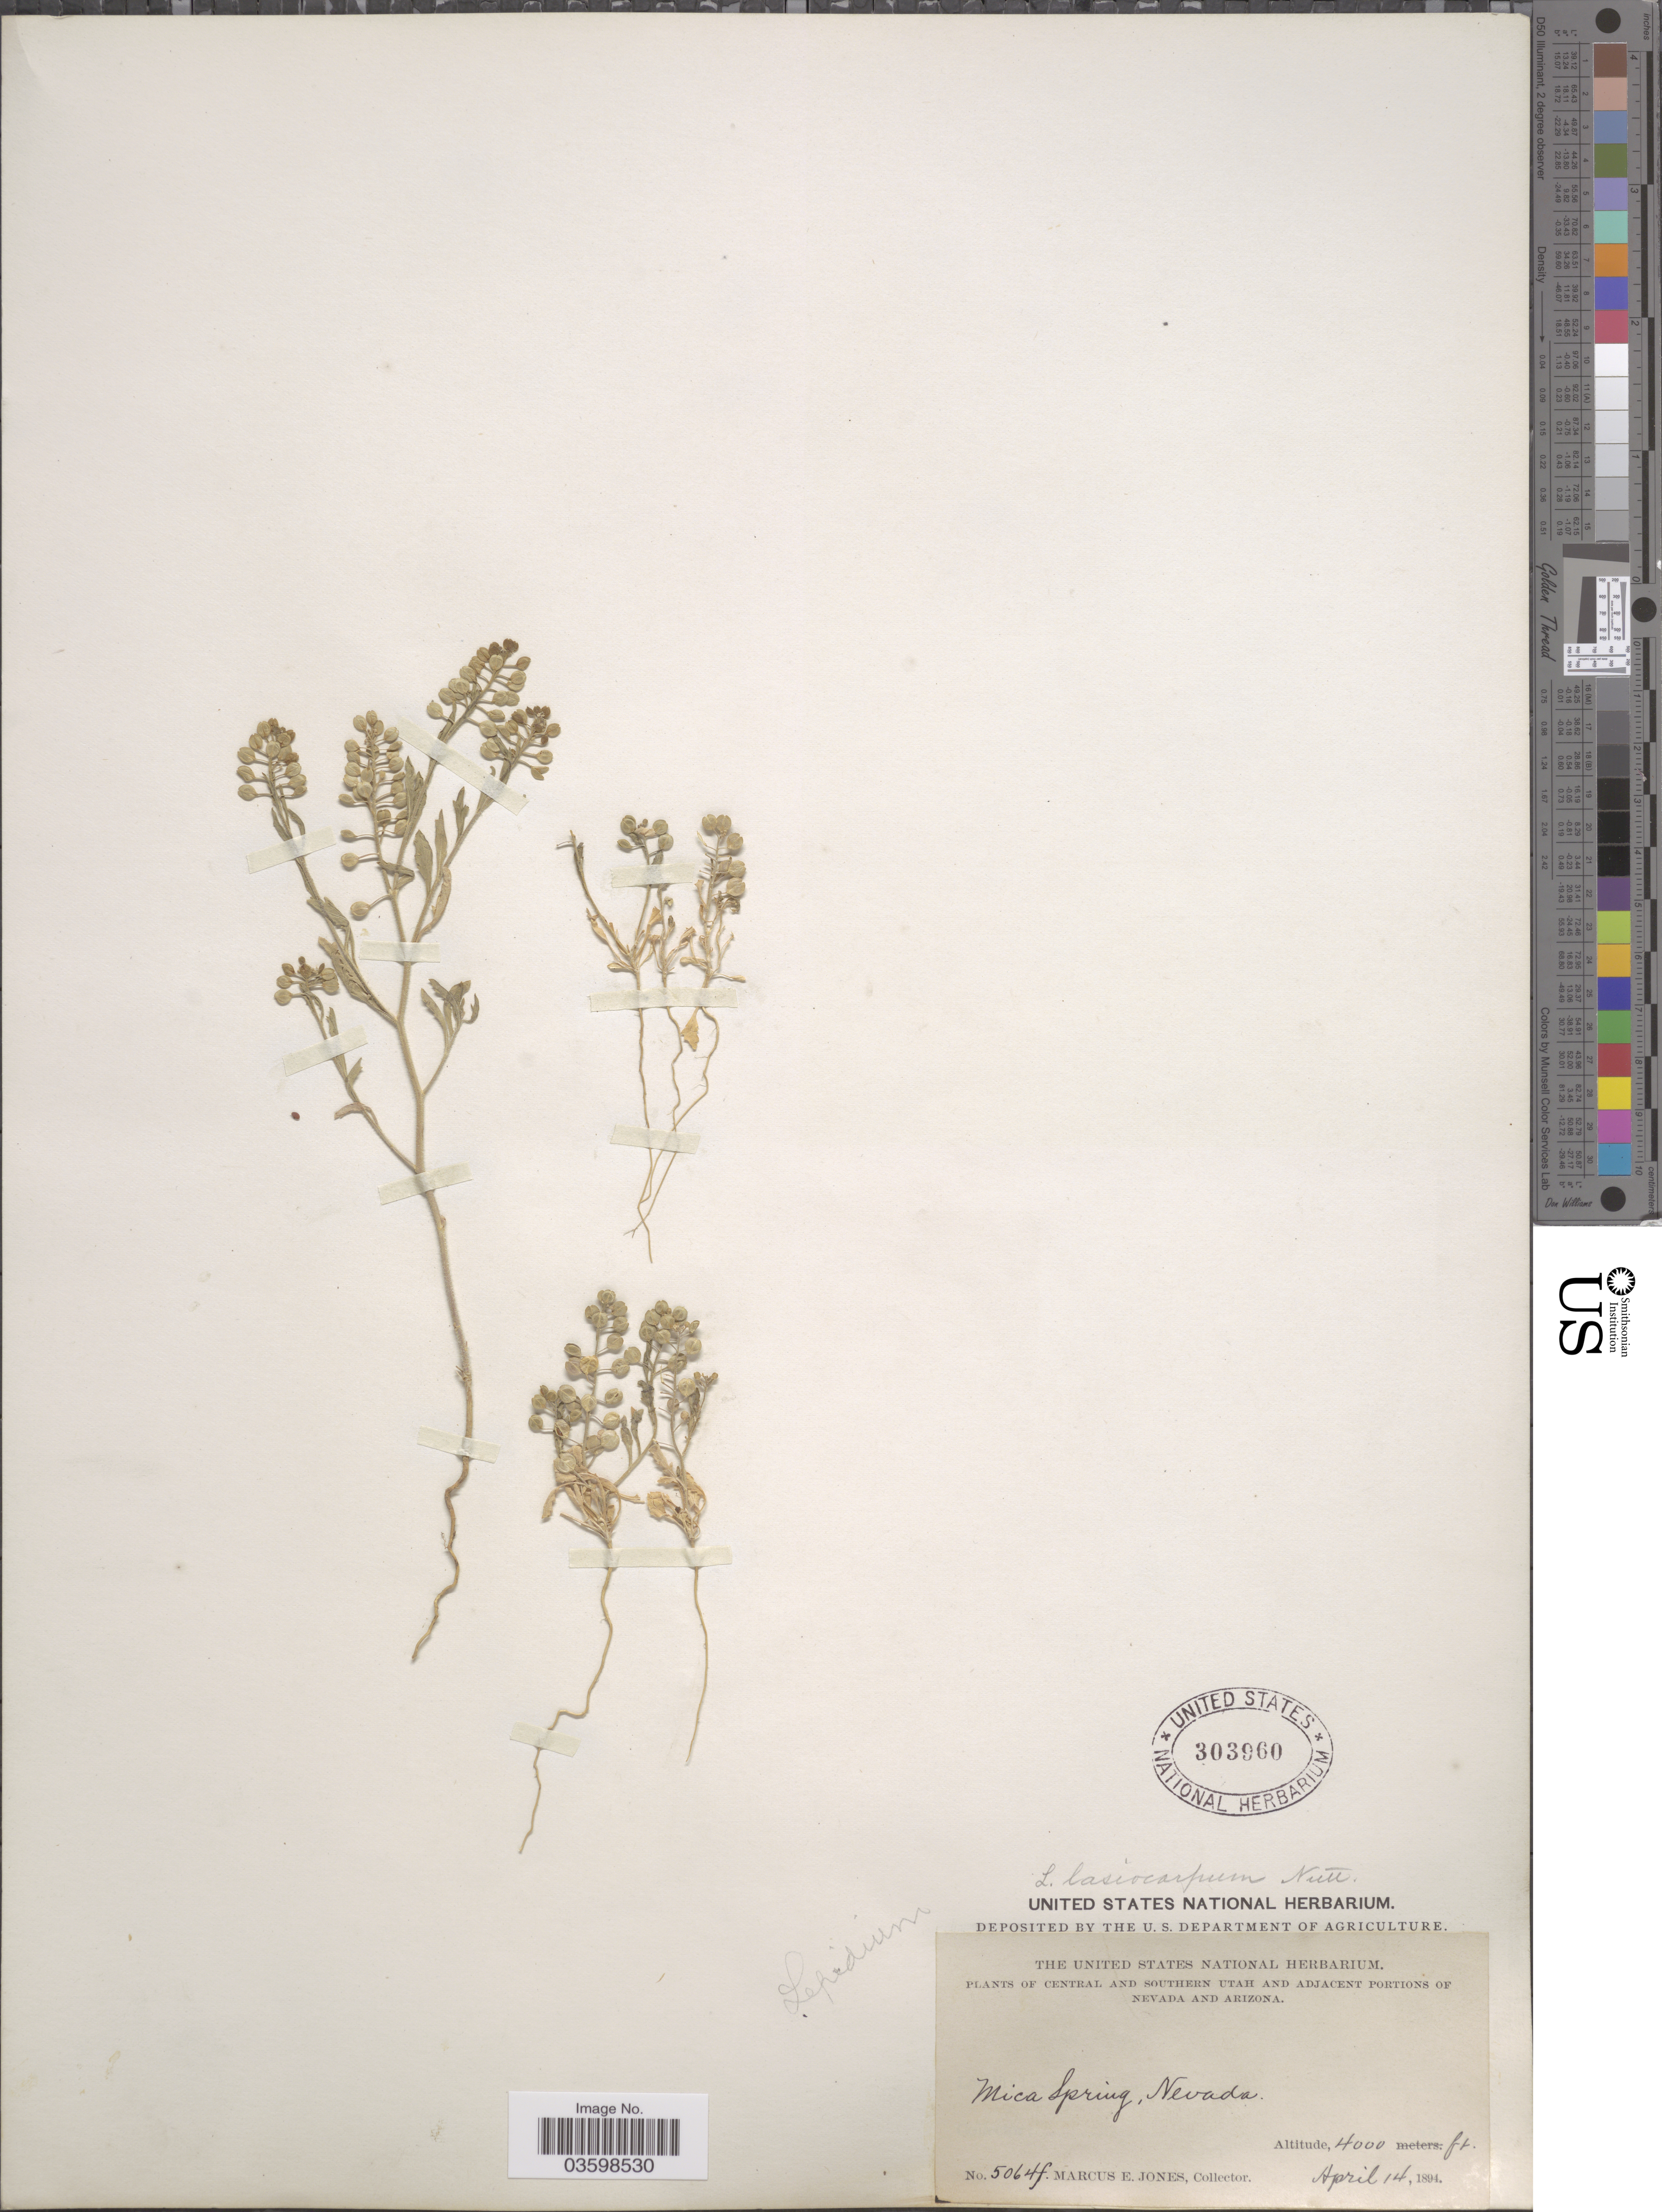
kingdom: Plantae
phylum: Tracheophyta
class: Magnoliopsida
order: Brassicales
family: Brassicaceae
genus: Lepidium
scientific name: Lepidium lasiocarpum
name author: Nutt.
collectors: M. E. Jones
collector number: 5064f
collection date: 1894-04-14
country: United States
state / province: Nevada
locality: Central and Southern Utah, Mica Spring.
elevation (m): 1219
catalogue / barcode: US 303960